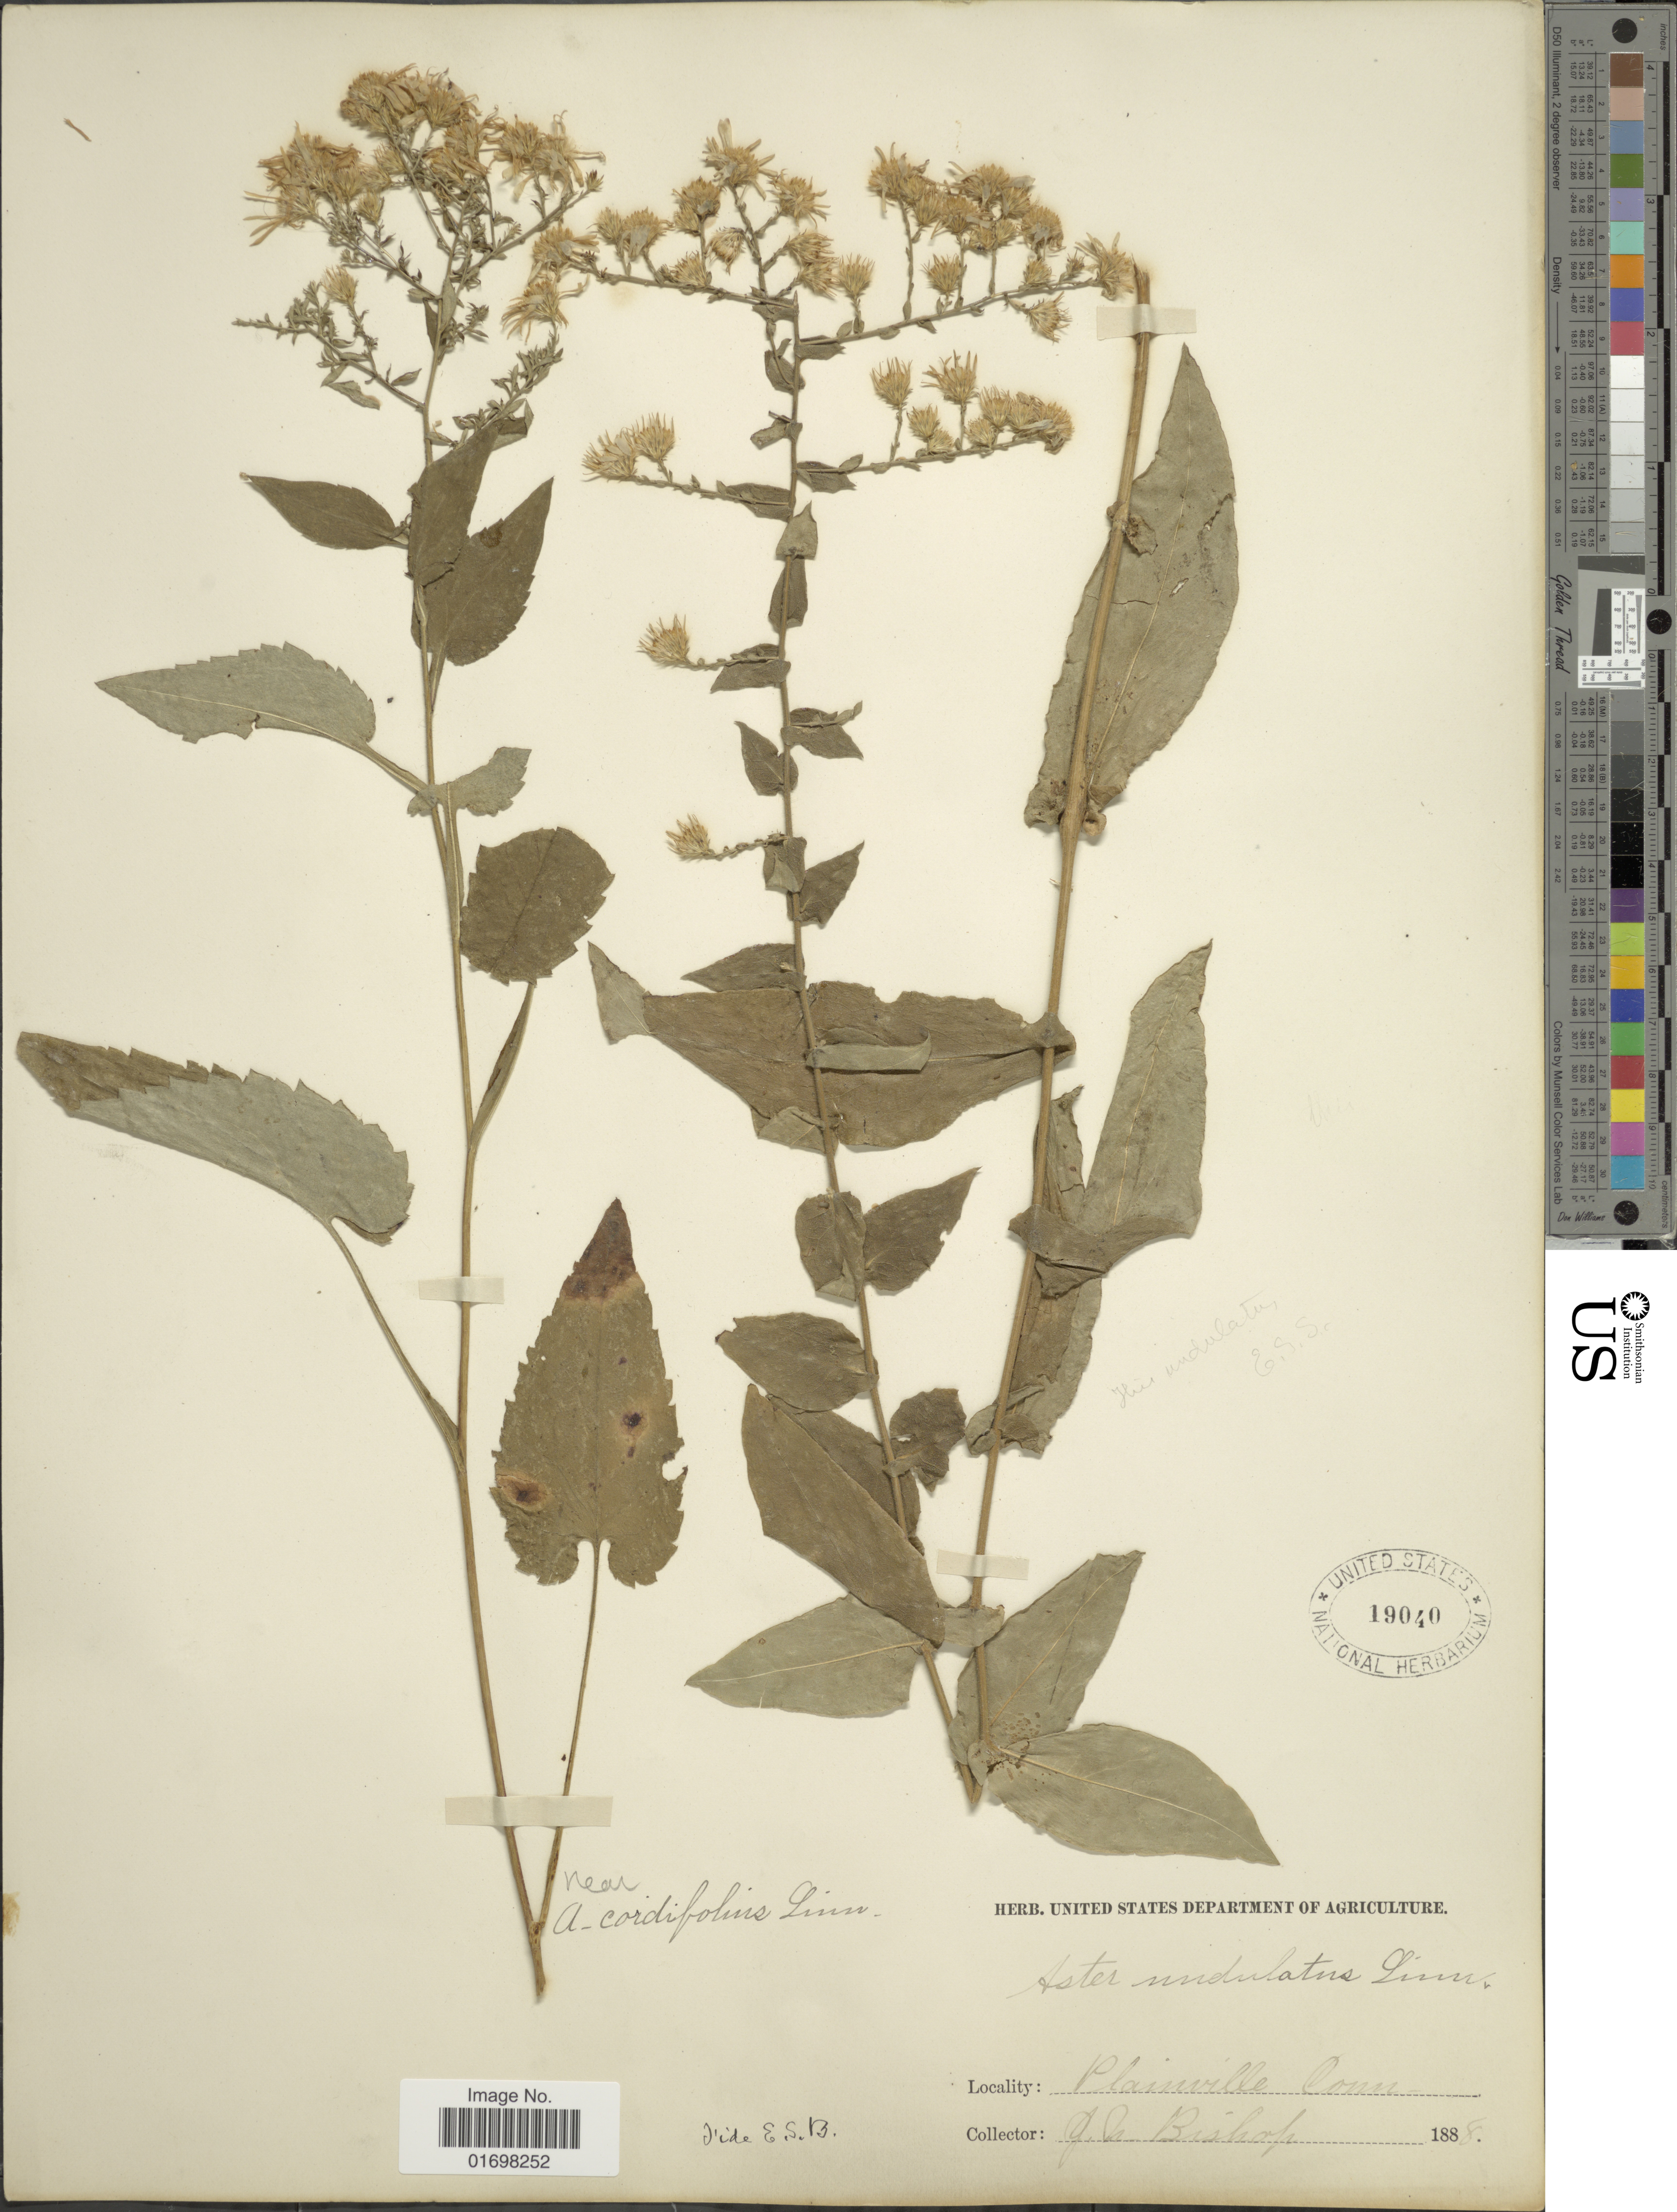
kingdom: Plantae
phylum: Tracheophyta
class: Magnoliopsida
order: Asterales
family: Asteraceae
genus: Symphyotrichum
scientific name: Symphyotrichum cordifolium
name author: (L.) G.L. Nesom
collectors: J. Bishop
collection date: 1888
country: United States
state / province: Connecticut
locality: Plainville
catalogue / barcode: US 19040